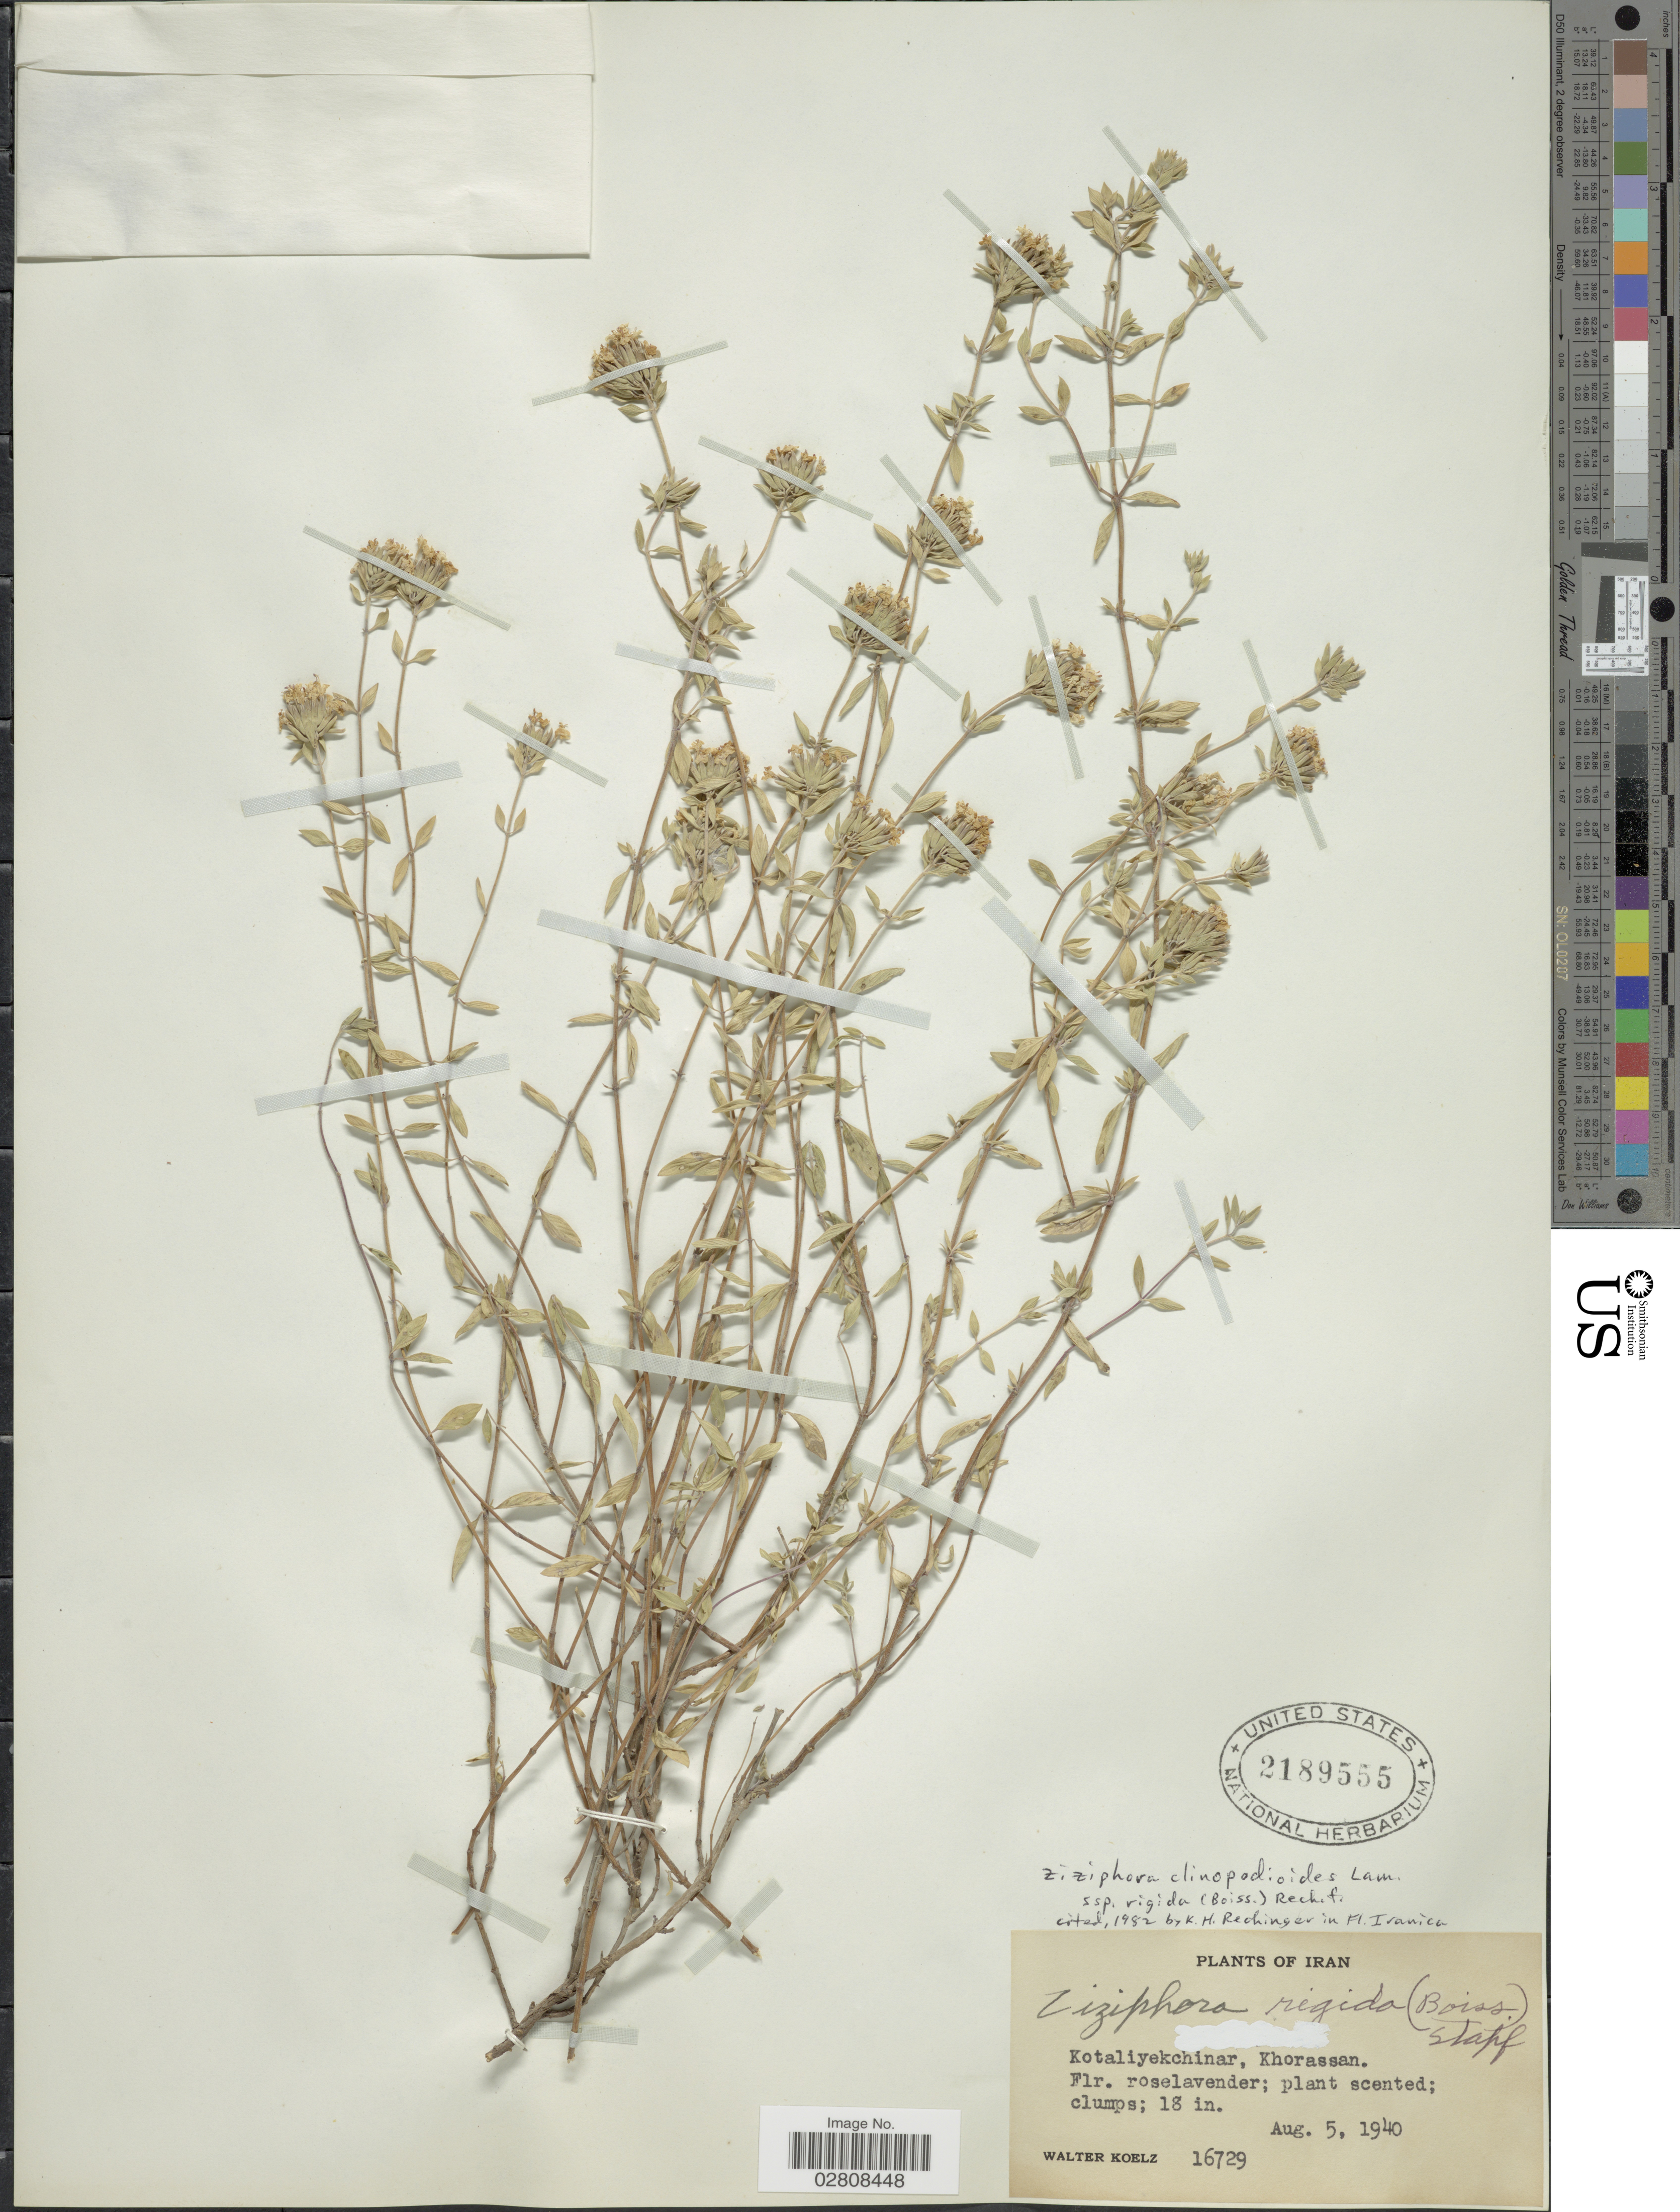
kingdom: Plantae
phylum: Tracheophyta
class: Magnoliopsida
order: Lamiales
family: Lamiaceae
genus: Ziziphora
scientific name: Ziziphora clinopodioides subsp. rigida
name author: (Boiss.) Rech. f.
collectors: W. N. Koelz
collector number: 16729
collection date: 1940-08-05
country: Iran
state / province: Khorasan [obsolete]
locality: Kotaliyekchinar, Khorassan.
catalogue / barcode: US 2189555